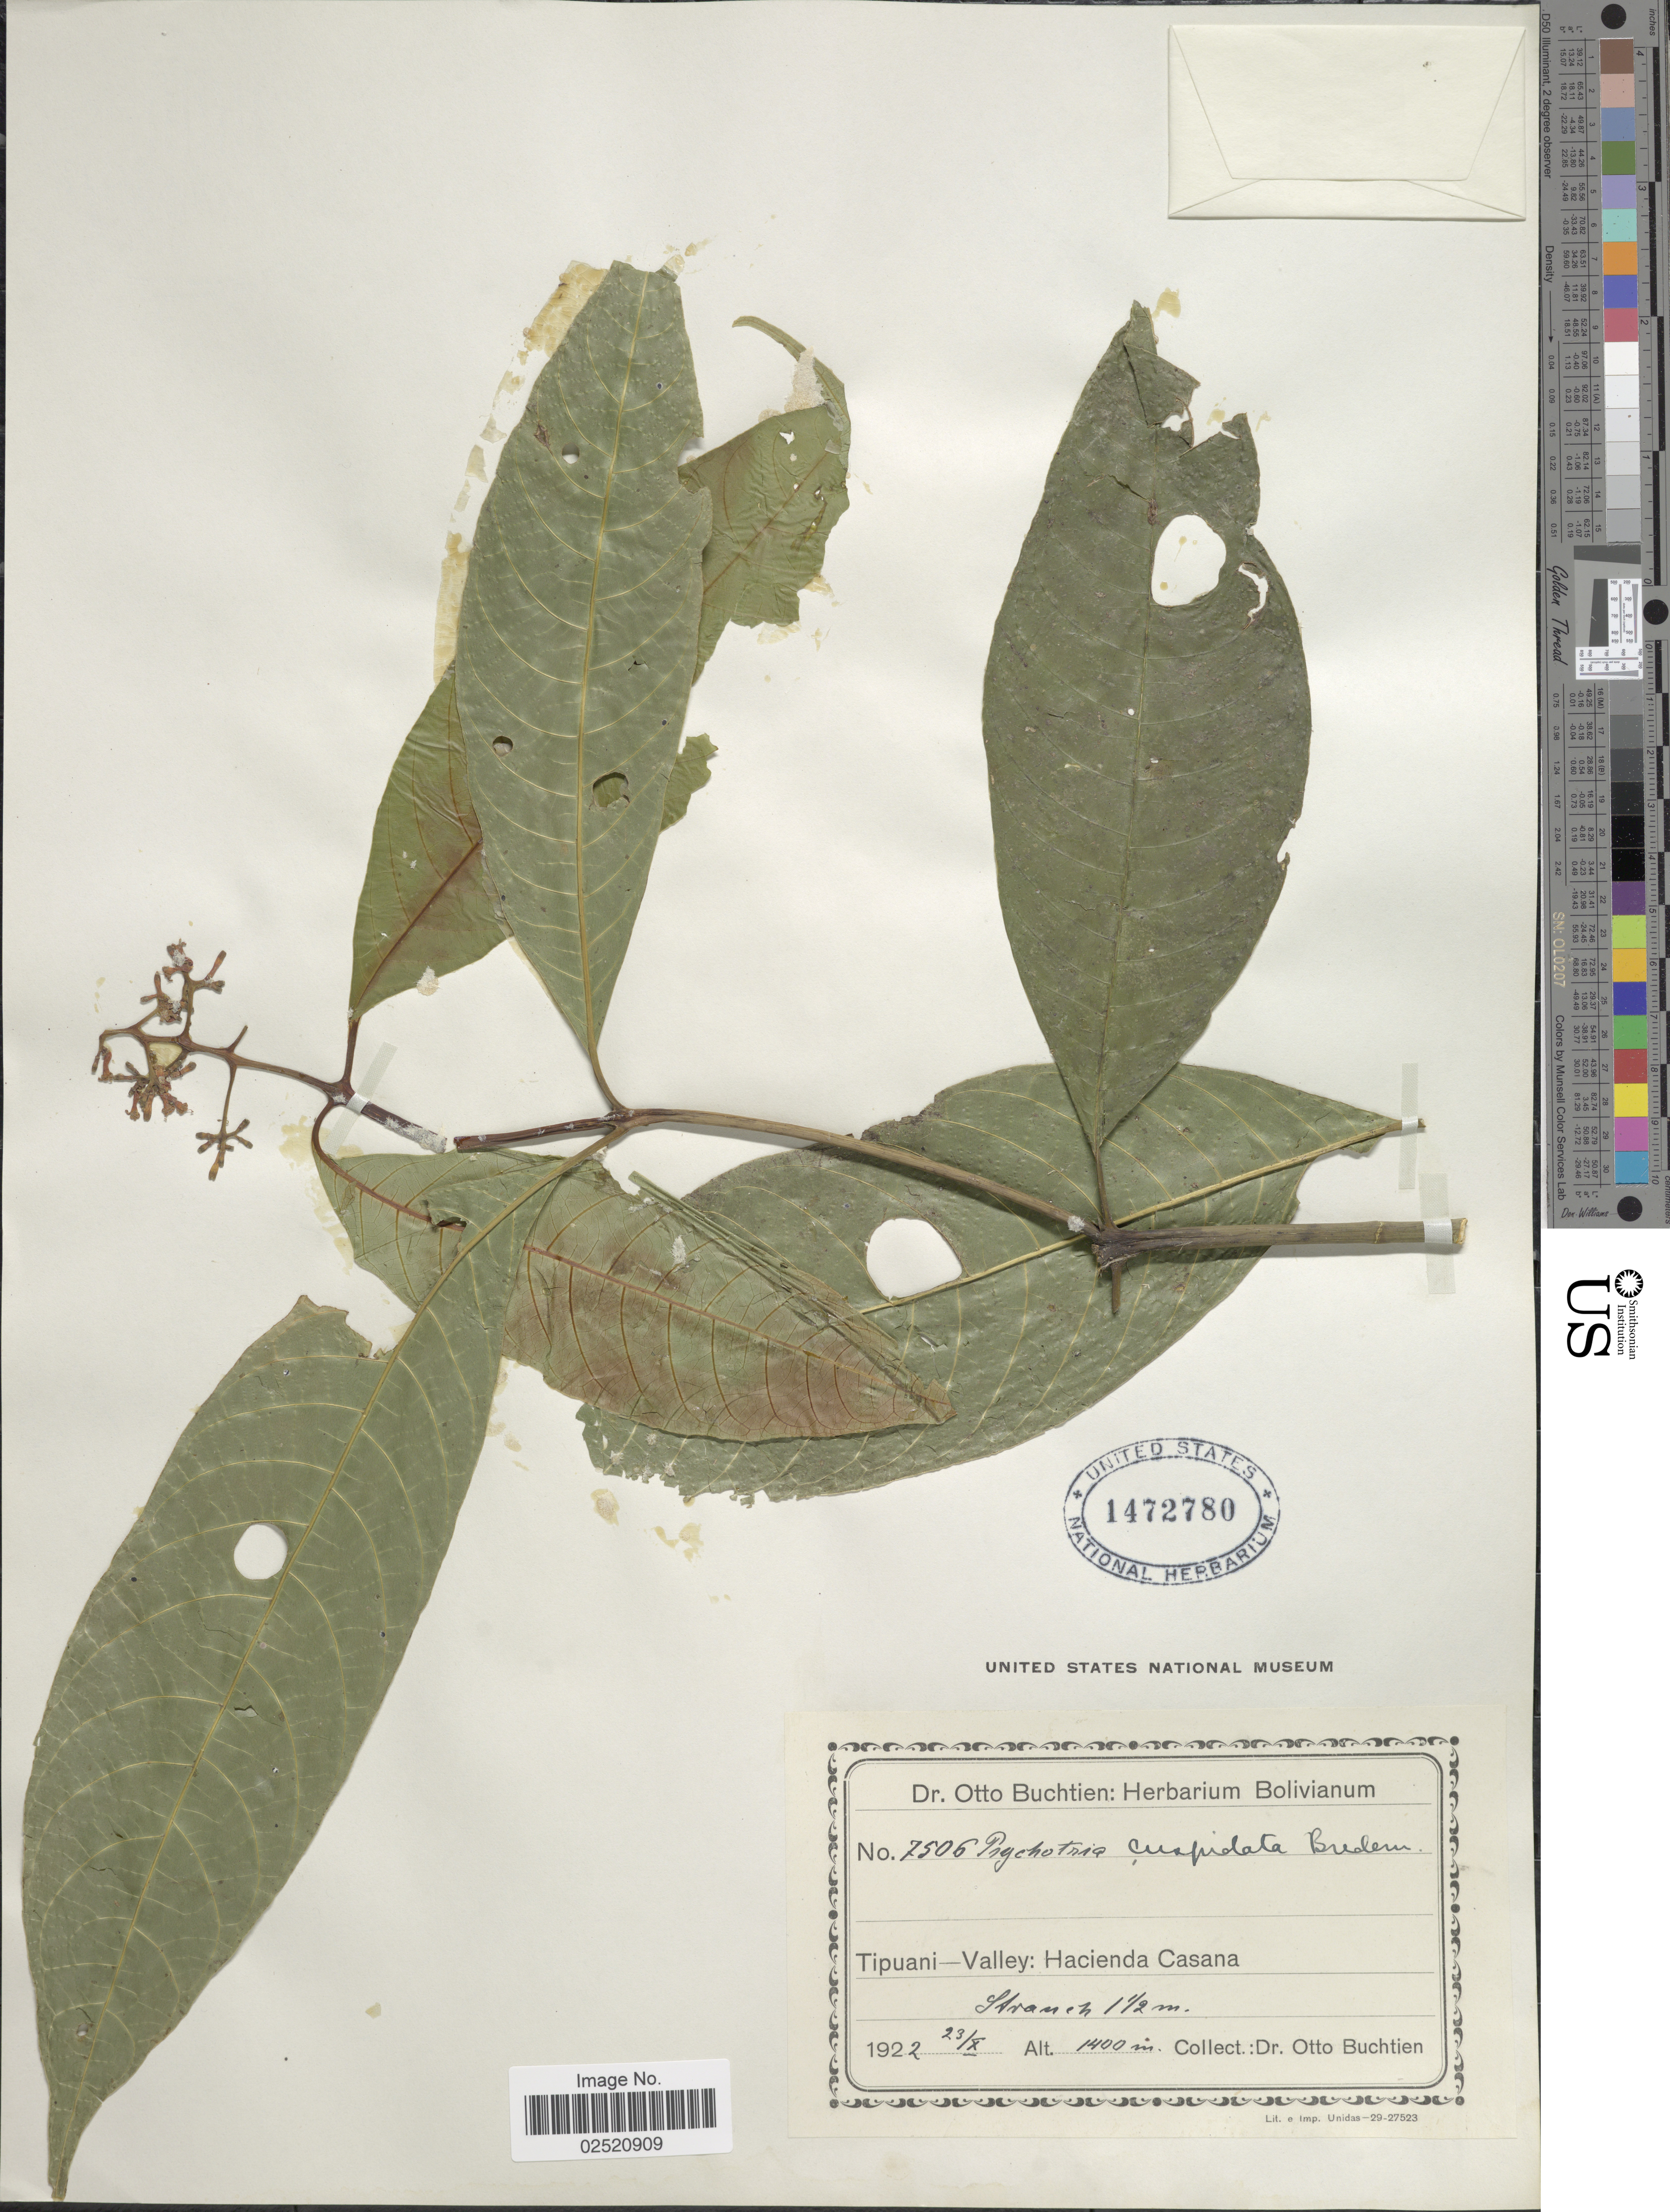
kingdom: Plantae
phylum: Tracheophyta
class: Magnoliopsida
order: Gentianales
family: Rubiaceae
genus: Psychotria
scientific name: Psychotria acuminata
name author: Benth.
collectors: O. Buchtien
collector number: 7506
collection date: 1922-10-23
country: Bolivia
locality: Tipuani-Valley: Hacienda Casana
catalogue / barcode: US 1472780